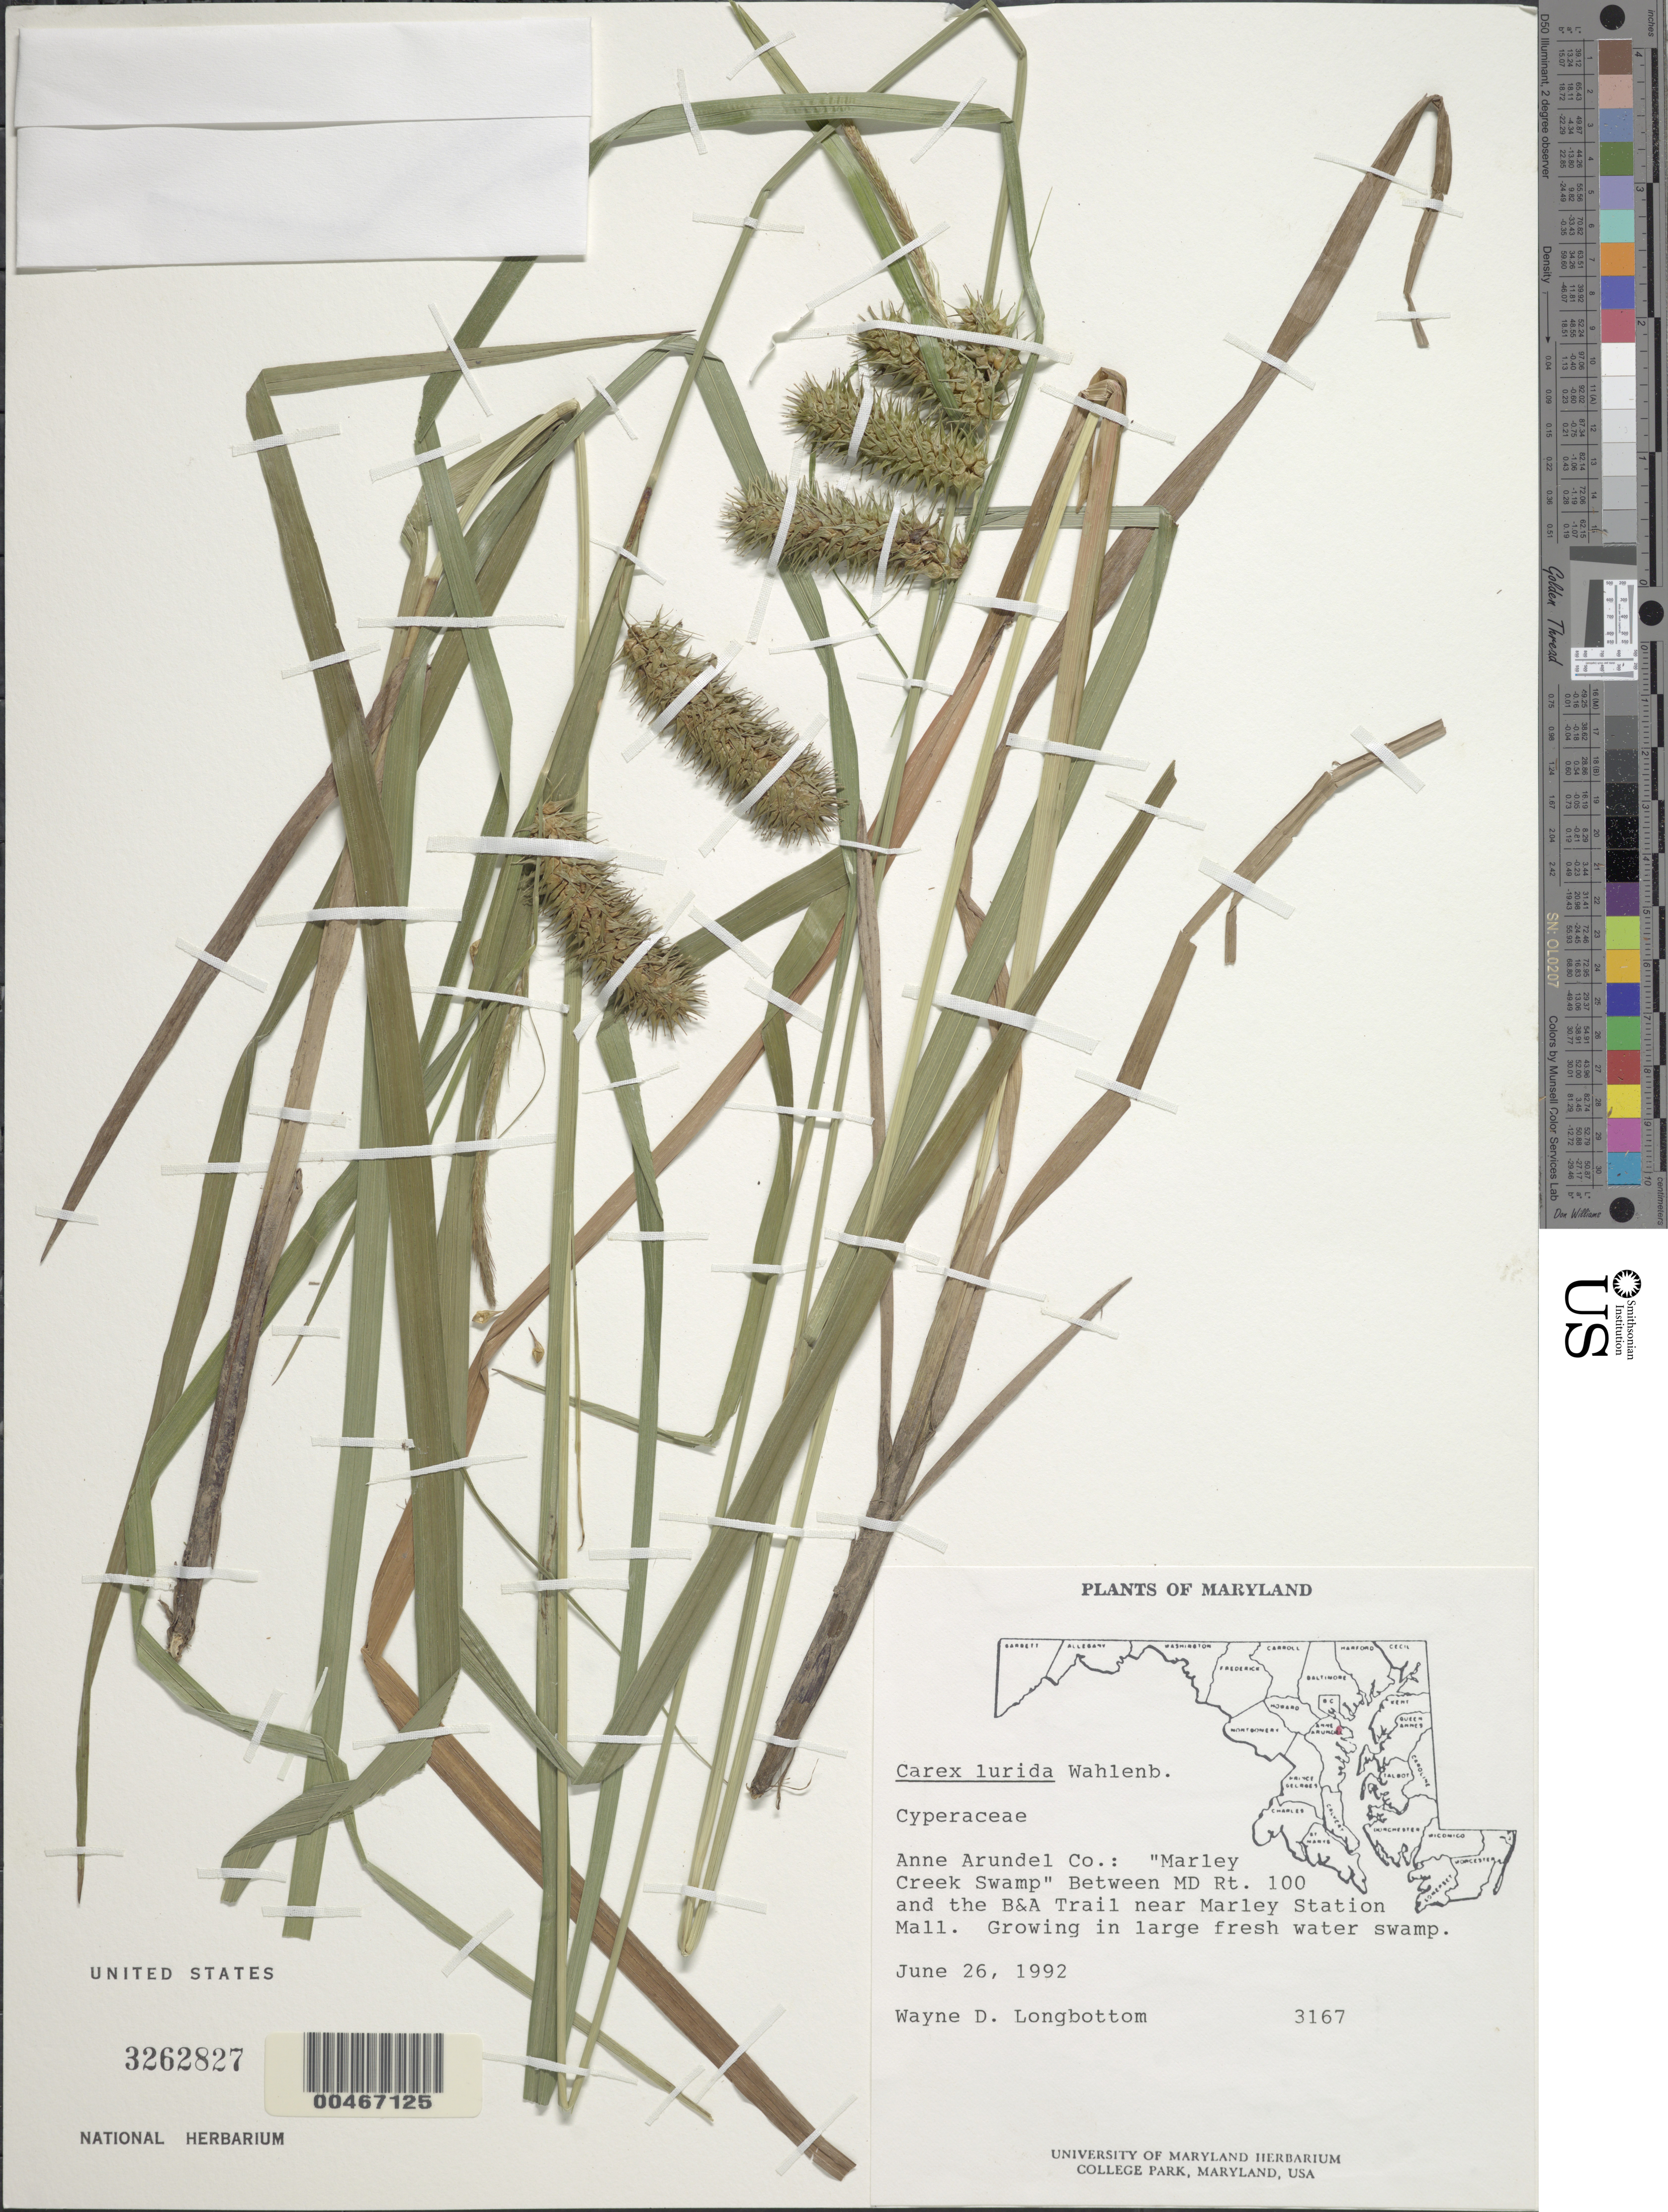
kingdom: Plantae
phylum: Tracheophyta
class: Liliopsida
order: Poales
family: Cyperaceae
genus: Carex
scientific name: Carex lurida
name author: Wahlenb.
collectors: W. D. Longbottom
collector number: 3167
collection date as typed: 26 Jun 1992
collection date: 1992-06-26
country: United States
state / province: Maryland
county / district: Anne Arundel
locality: Marley Creek Swamp, between Rt. 100 and the B&A trail near Marley Station Mall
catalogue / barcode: US 3262827